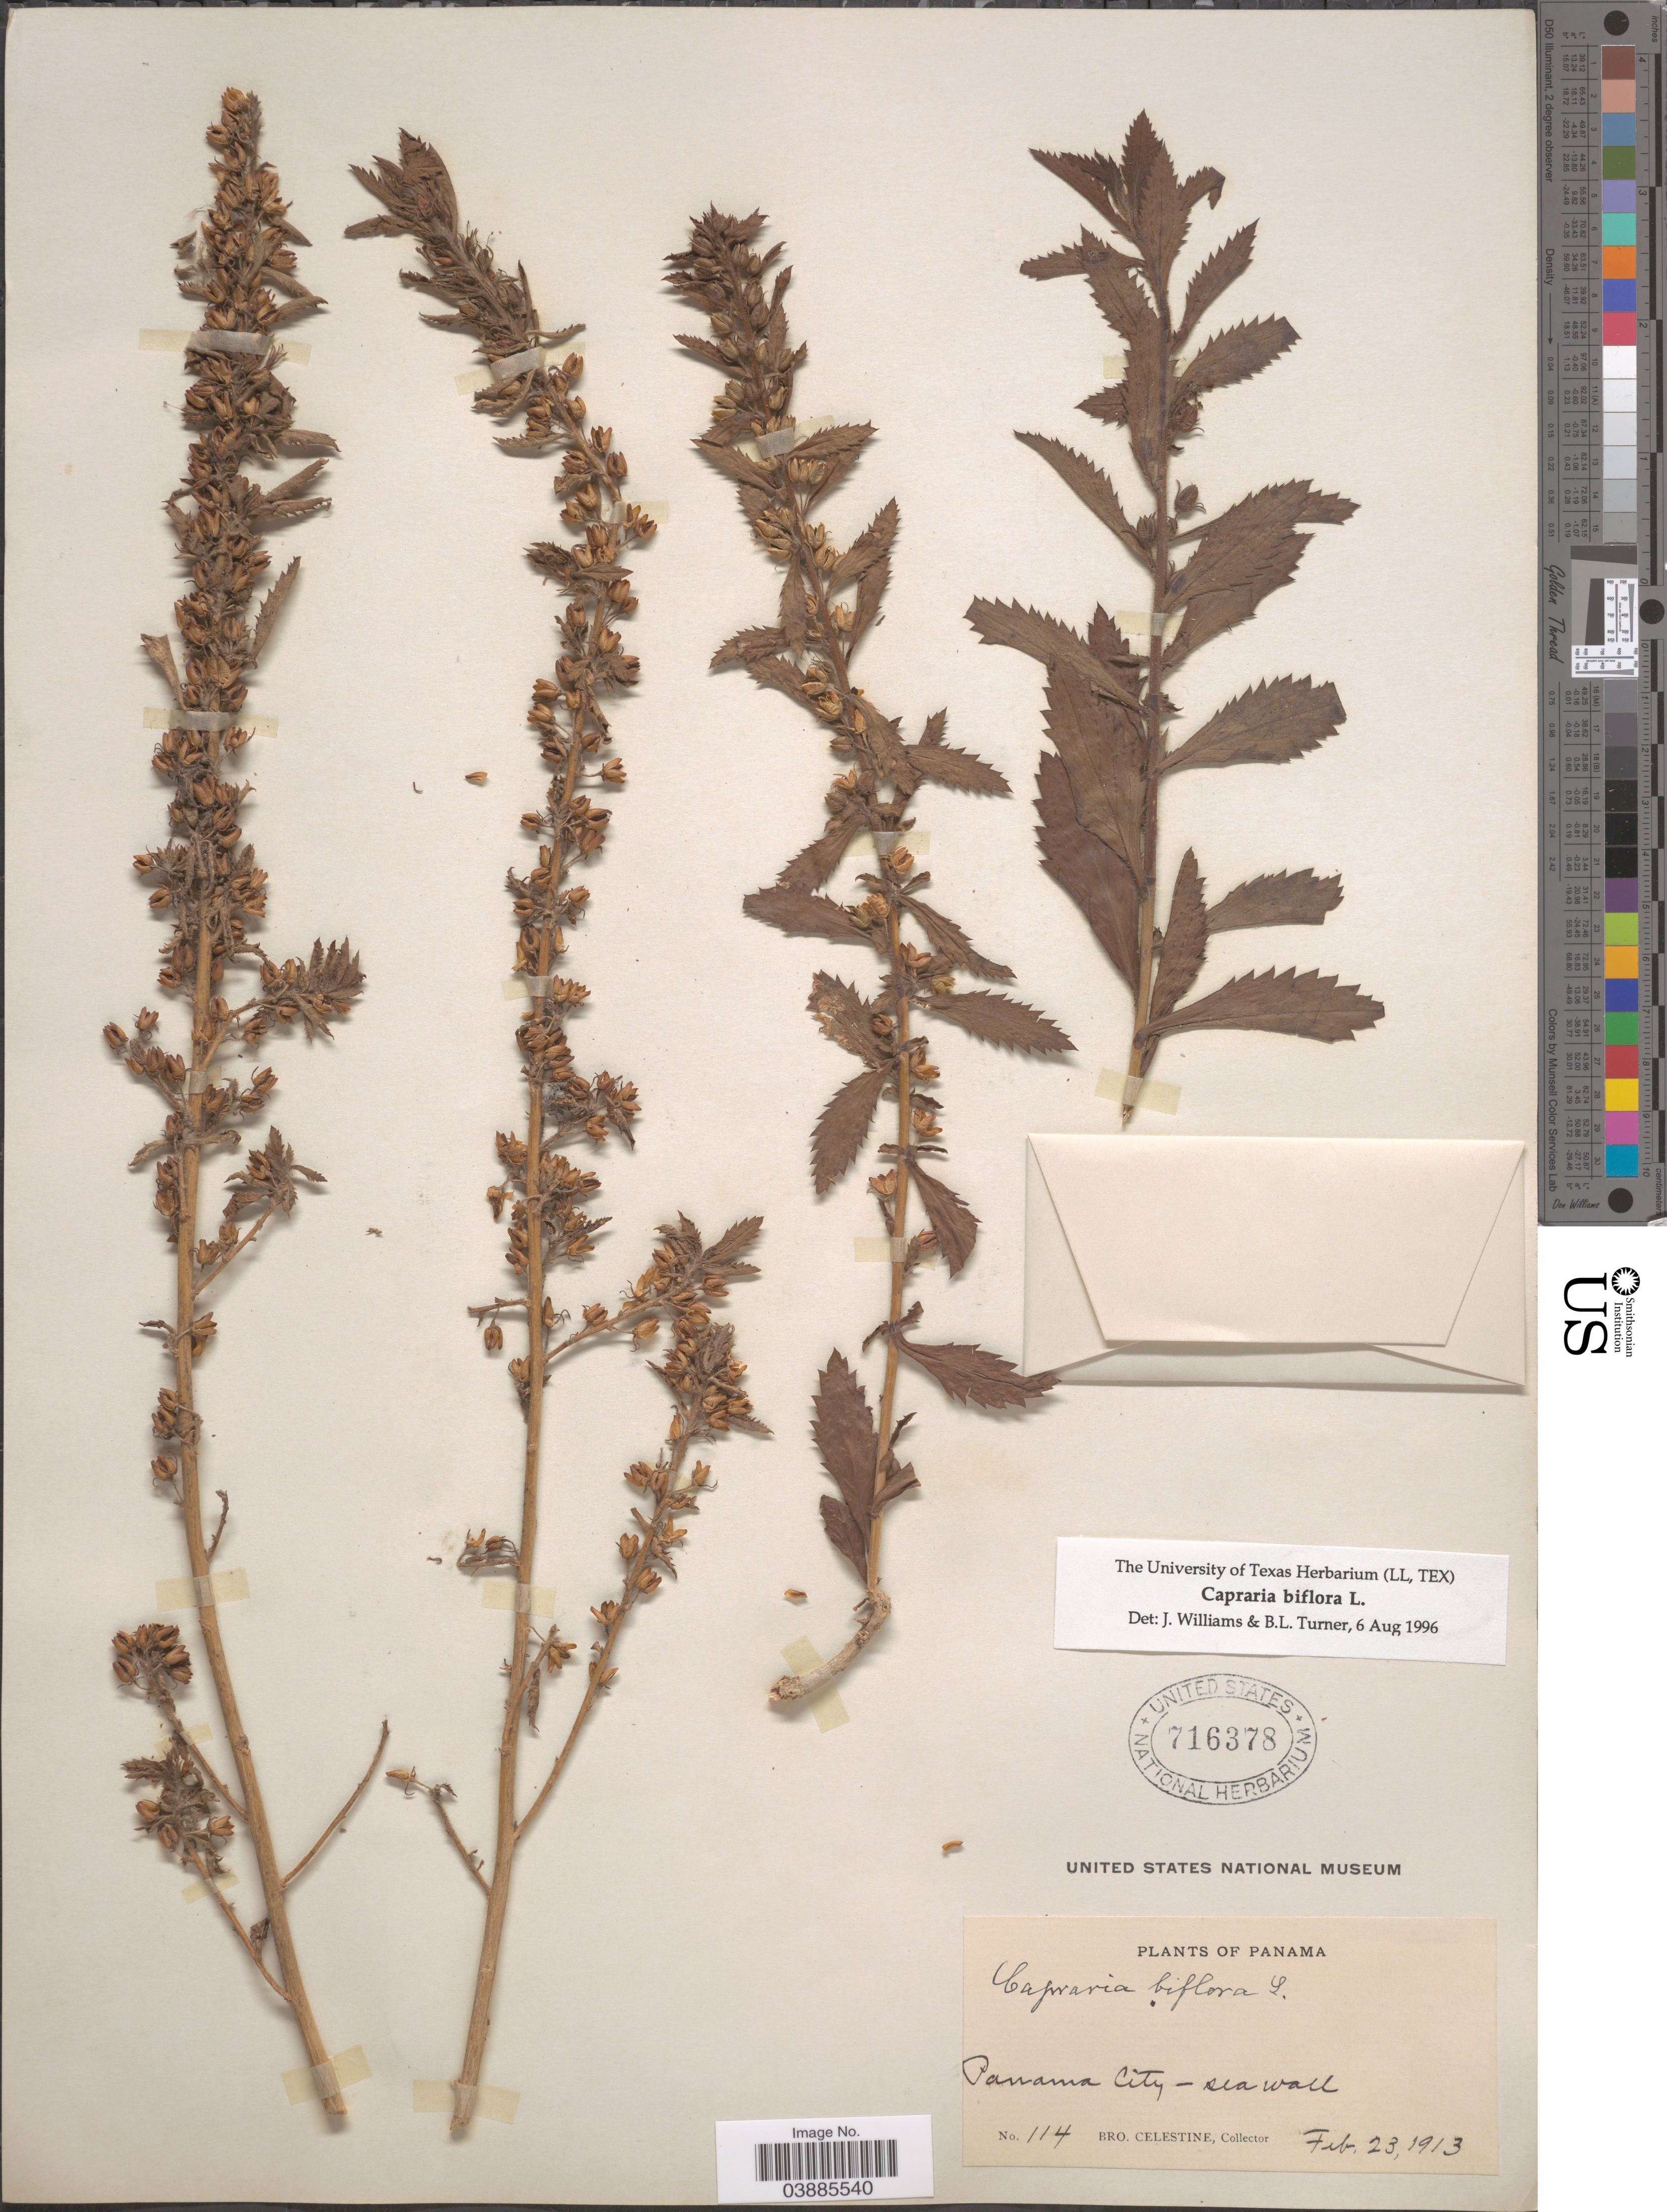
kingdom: Plantae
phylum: Tracheophyta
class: Magnoliopsida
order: Lamiales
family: Scrophulariaceae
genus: Capraria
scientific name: Capraria biflora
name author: L.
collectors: B. Celestine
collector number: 114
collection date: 1913-02-23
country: Panama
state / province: Panamá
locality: Panama City.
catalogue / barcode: US 716378